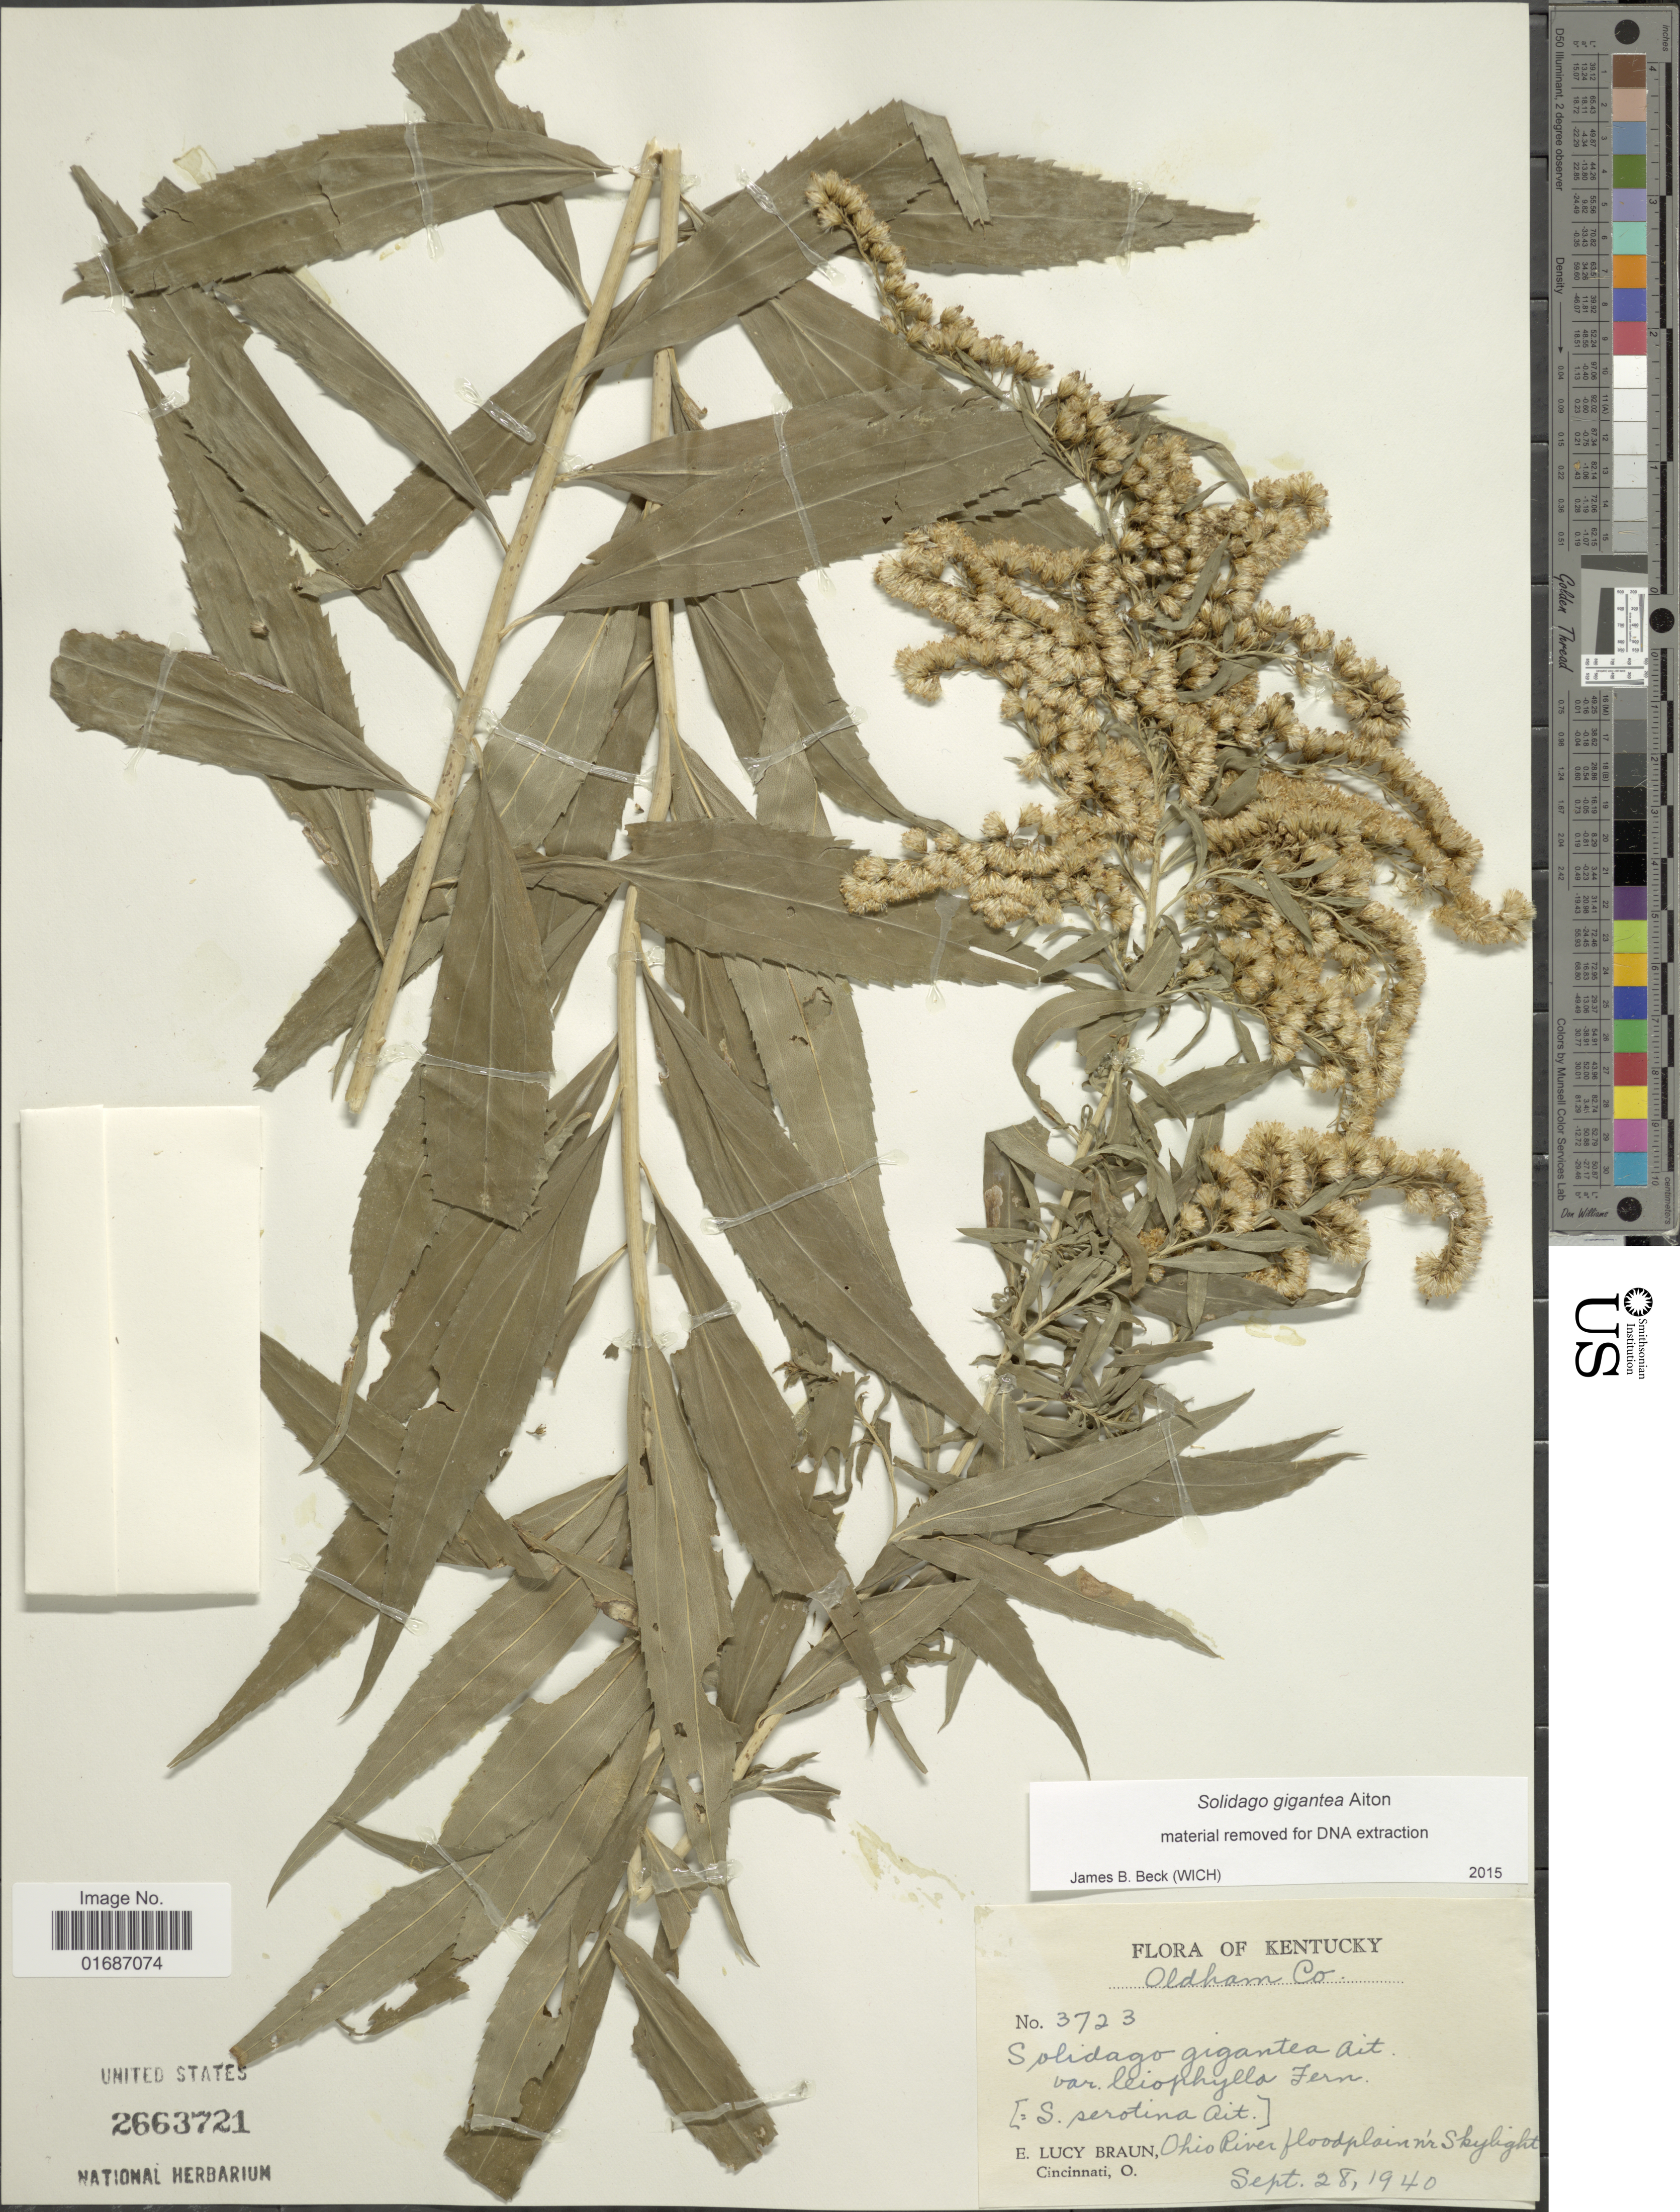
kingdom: Plantae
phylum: Tracheophyta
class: Magnoliopsida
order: Asterales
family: Asteraceae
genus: Solidago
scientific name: Solidago gigantea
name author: Aiton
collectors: E. L. Braun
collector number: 3723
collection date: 1940-09-28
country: United States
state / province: Kentucky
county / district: Oldham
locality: Ohio River floodplain near Skylight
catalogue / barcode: US 2663721